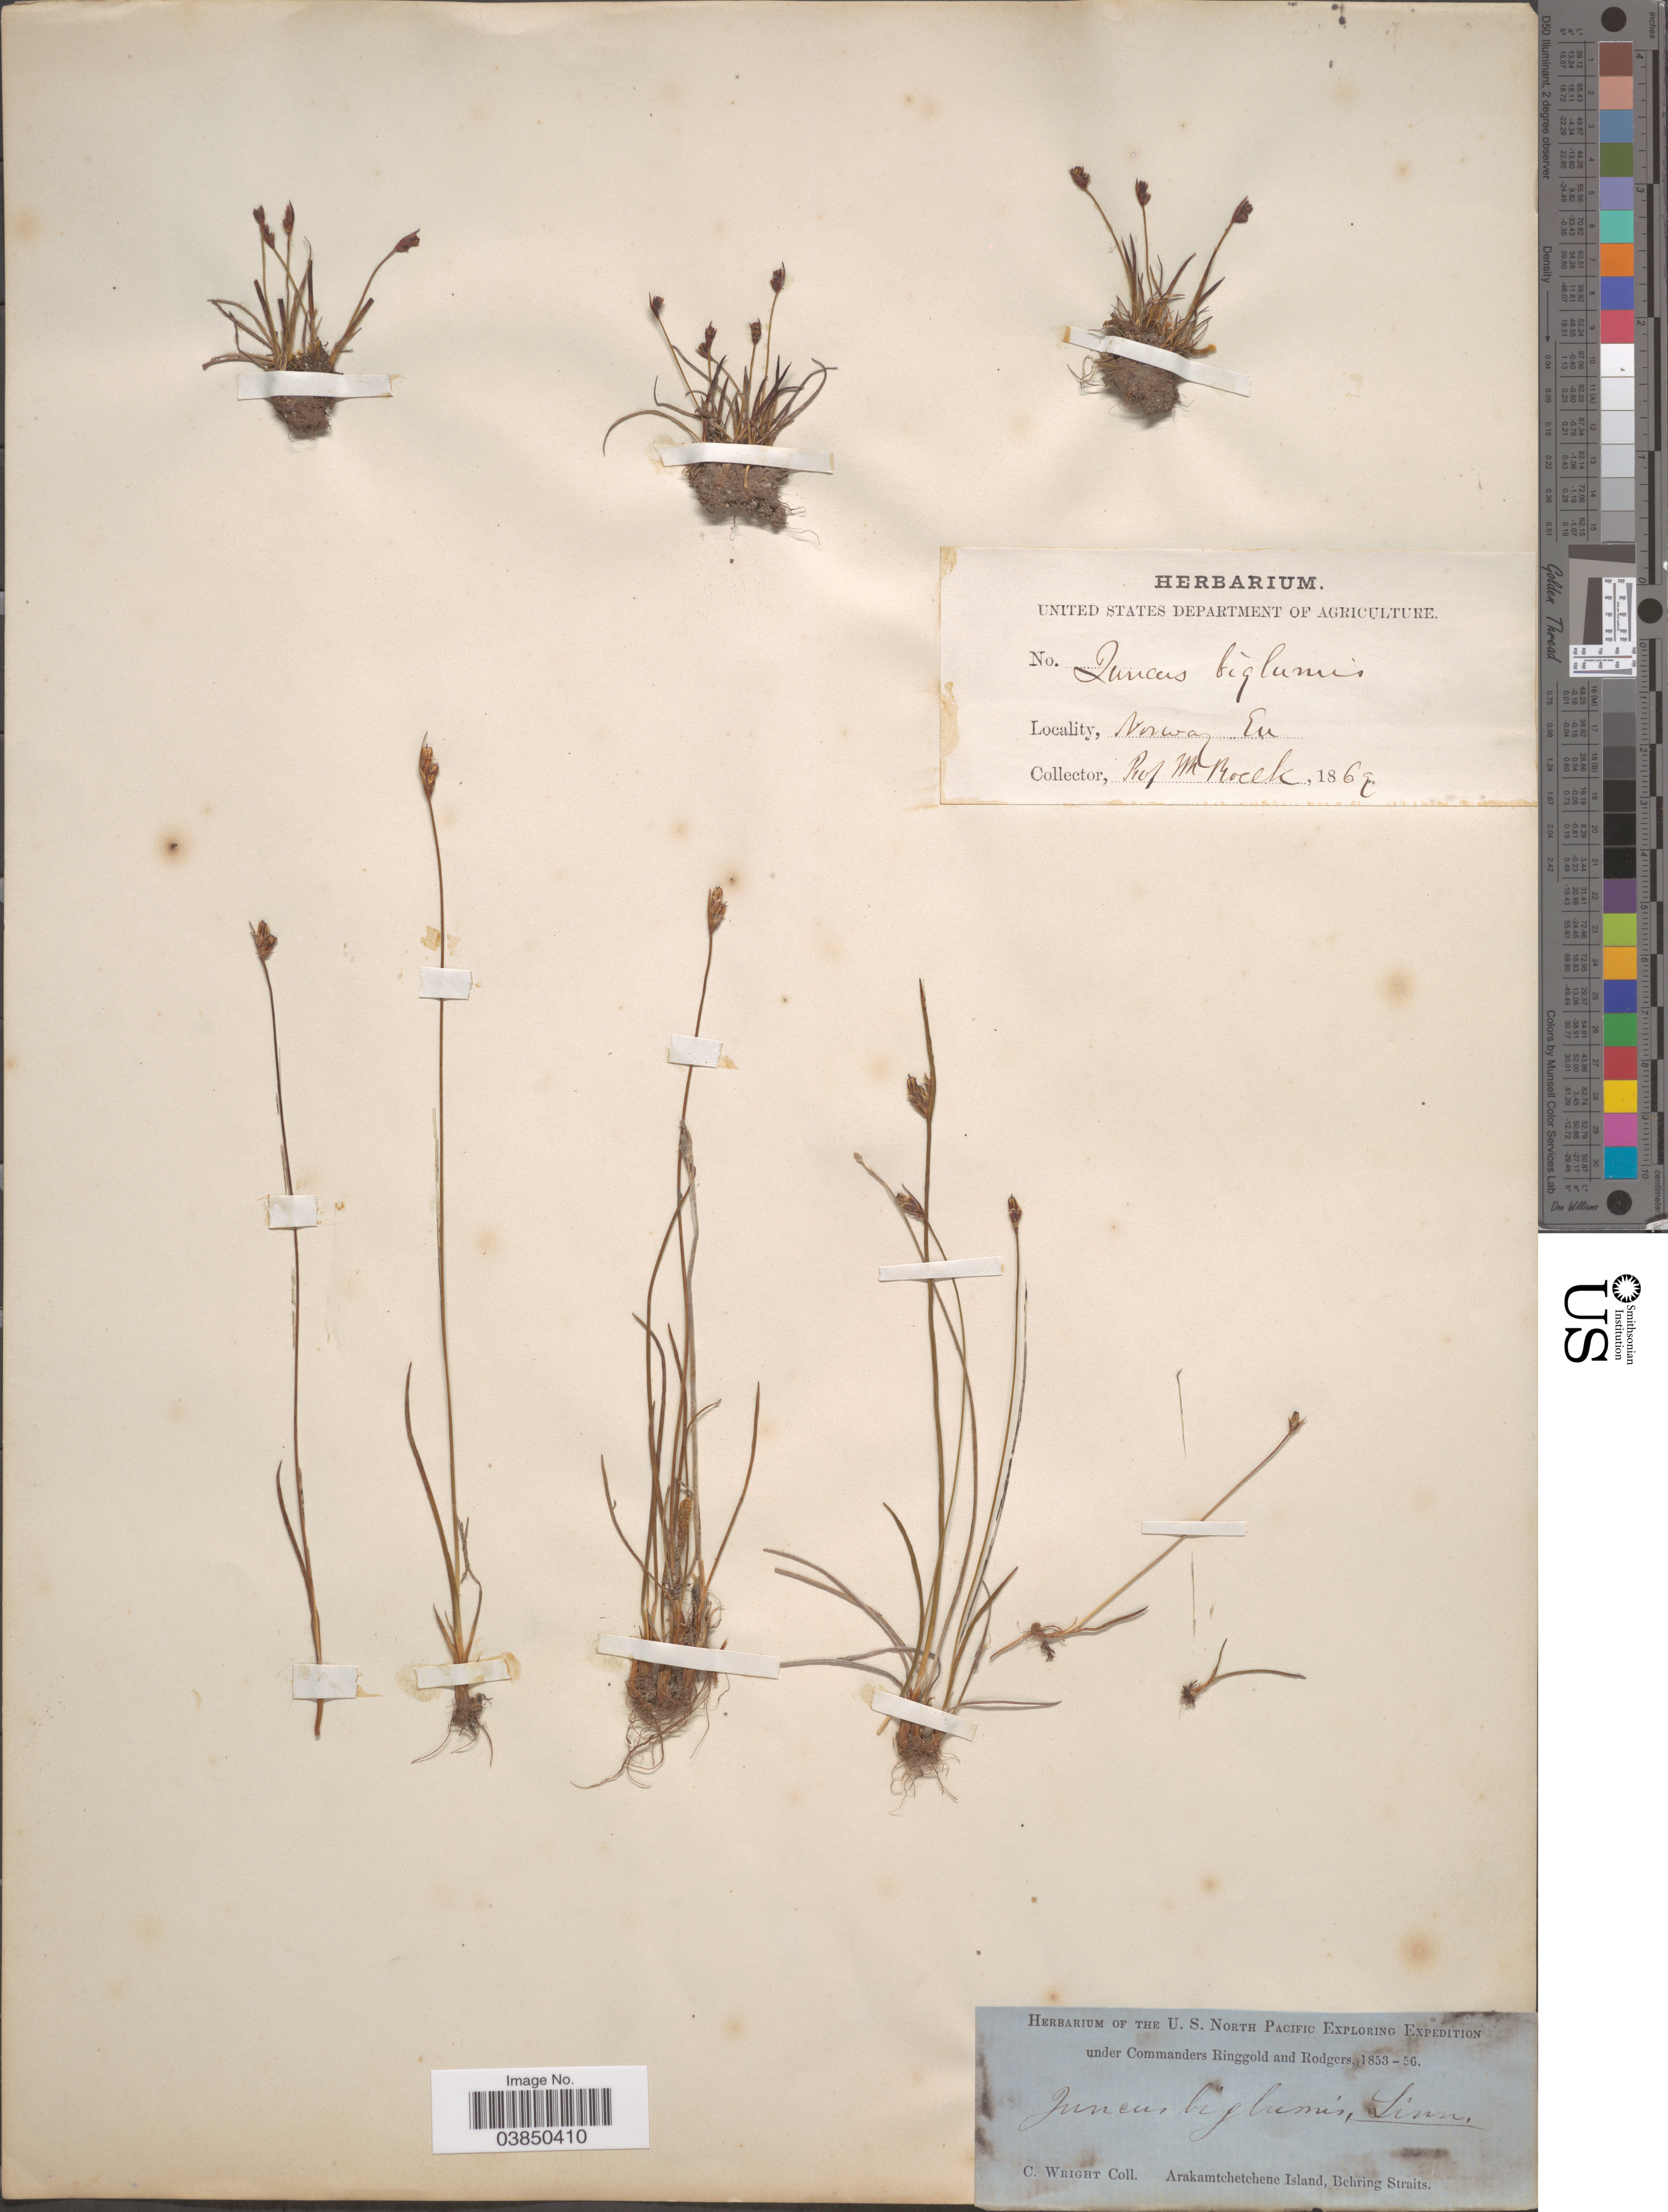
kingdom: Plantae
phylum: Tracheophyta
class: Liliopsida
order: Poales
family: Juncaceae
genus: Juncus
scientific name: Juncus biglumis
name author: L.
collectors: C. Wright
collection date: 1853/1856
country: Russian Federation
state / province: Chukotka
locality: Arakamtchetchene Island, Behring Straits.